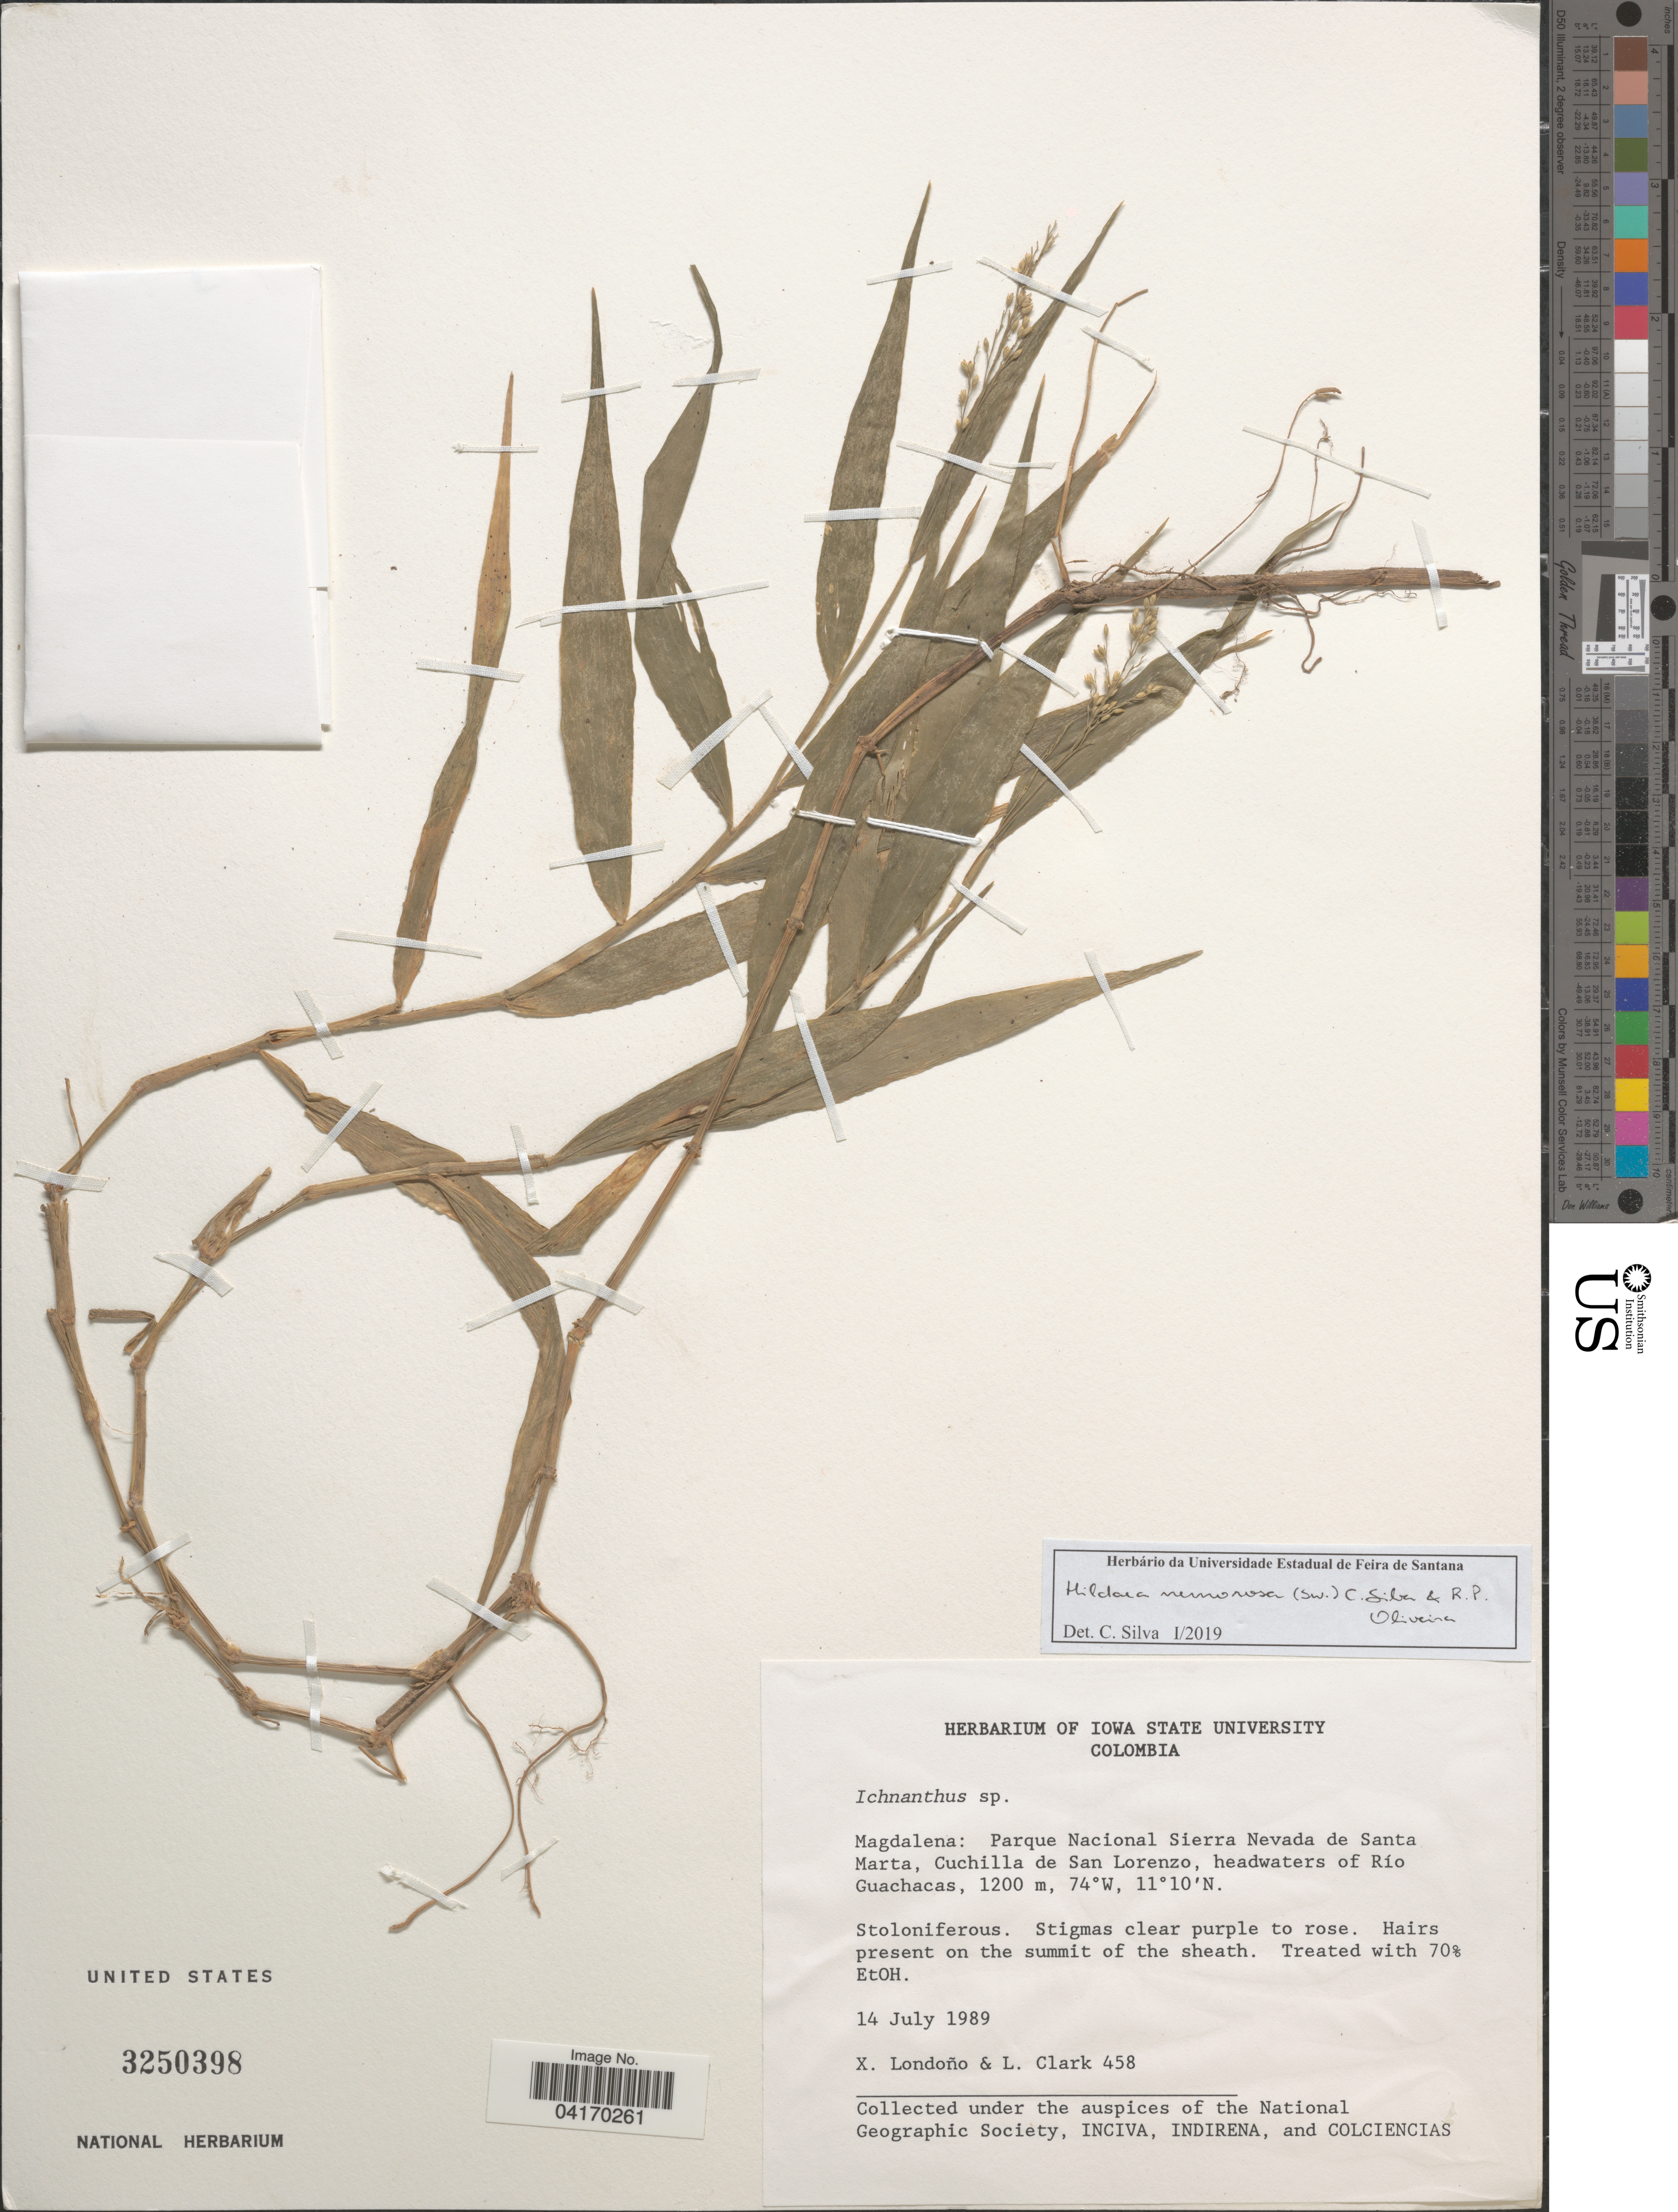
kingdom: Plantae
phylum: Tracheophyta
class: Liliopsida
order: Poales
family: Poaceae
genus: Hildaea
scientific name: Hildaea nemorosa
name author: (Sw.) C. Silva & R.P. Oliveira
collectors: X. Londoño & L. Clark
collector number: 458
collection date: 1989-07-14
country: Colombia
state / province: Magdalena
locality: Parque Nacional Sierra Nevada de Santa Marta, Cuchilla de San Lorenzo, headwaters of Río Guachacas.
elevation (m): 1200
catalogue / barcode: US 3250398